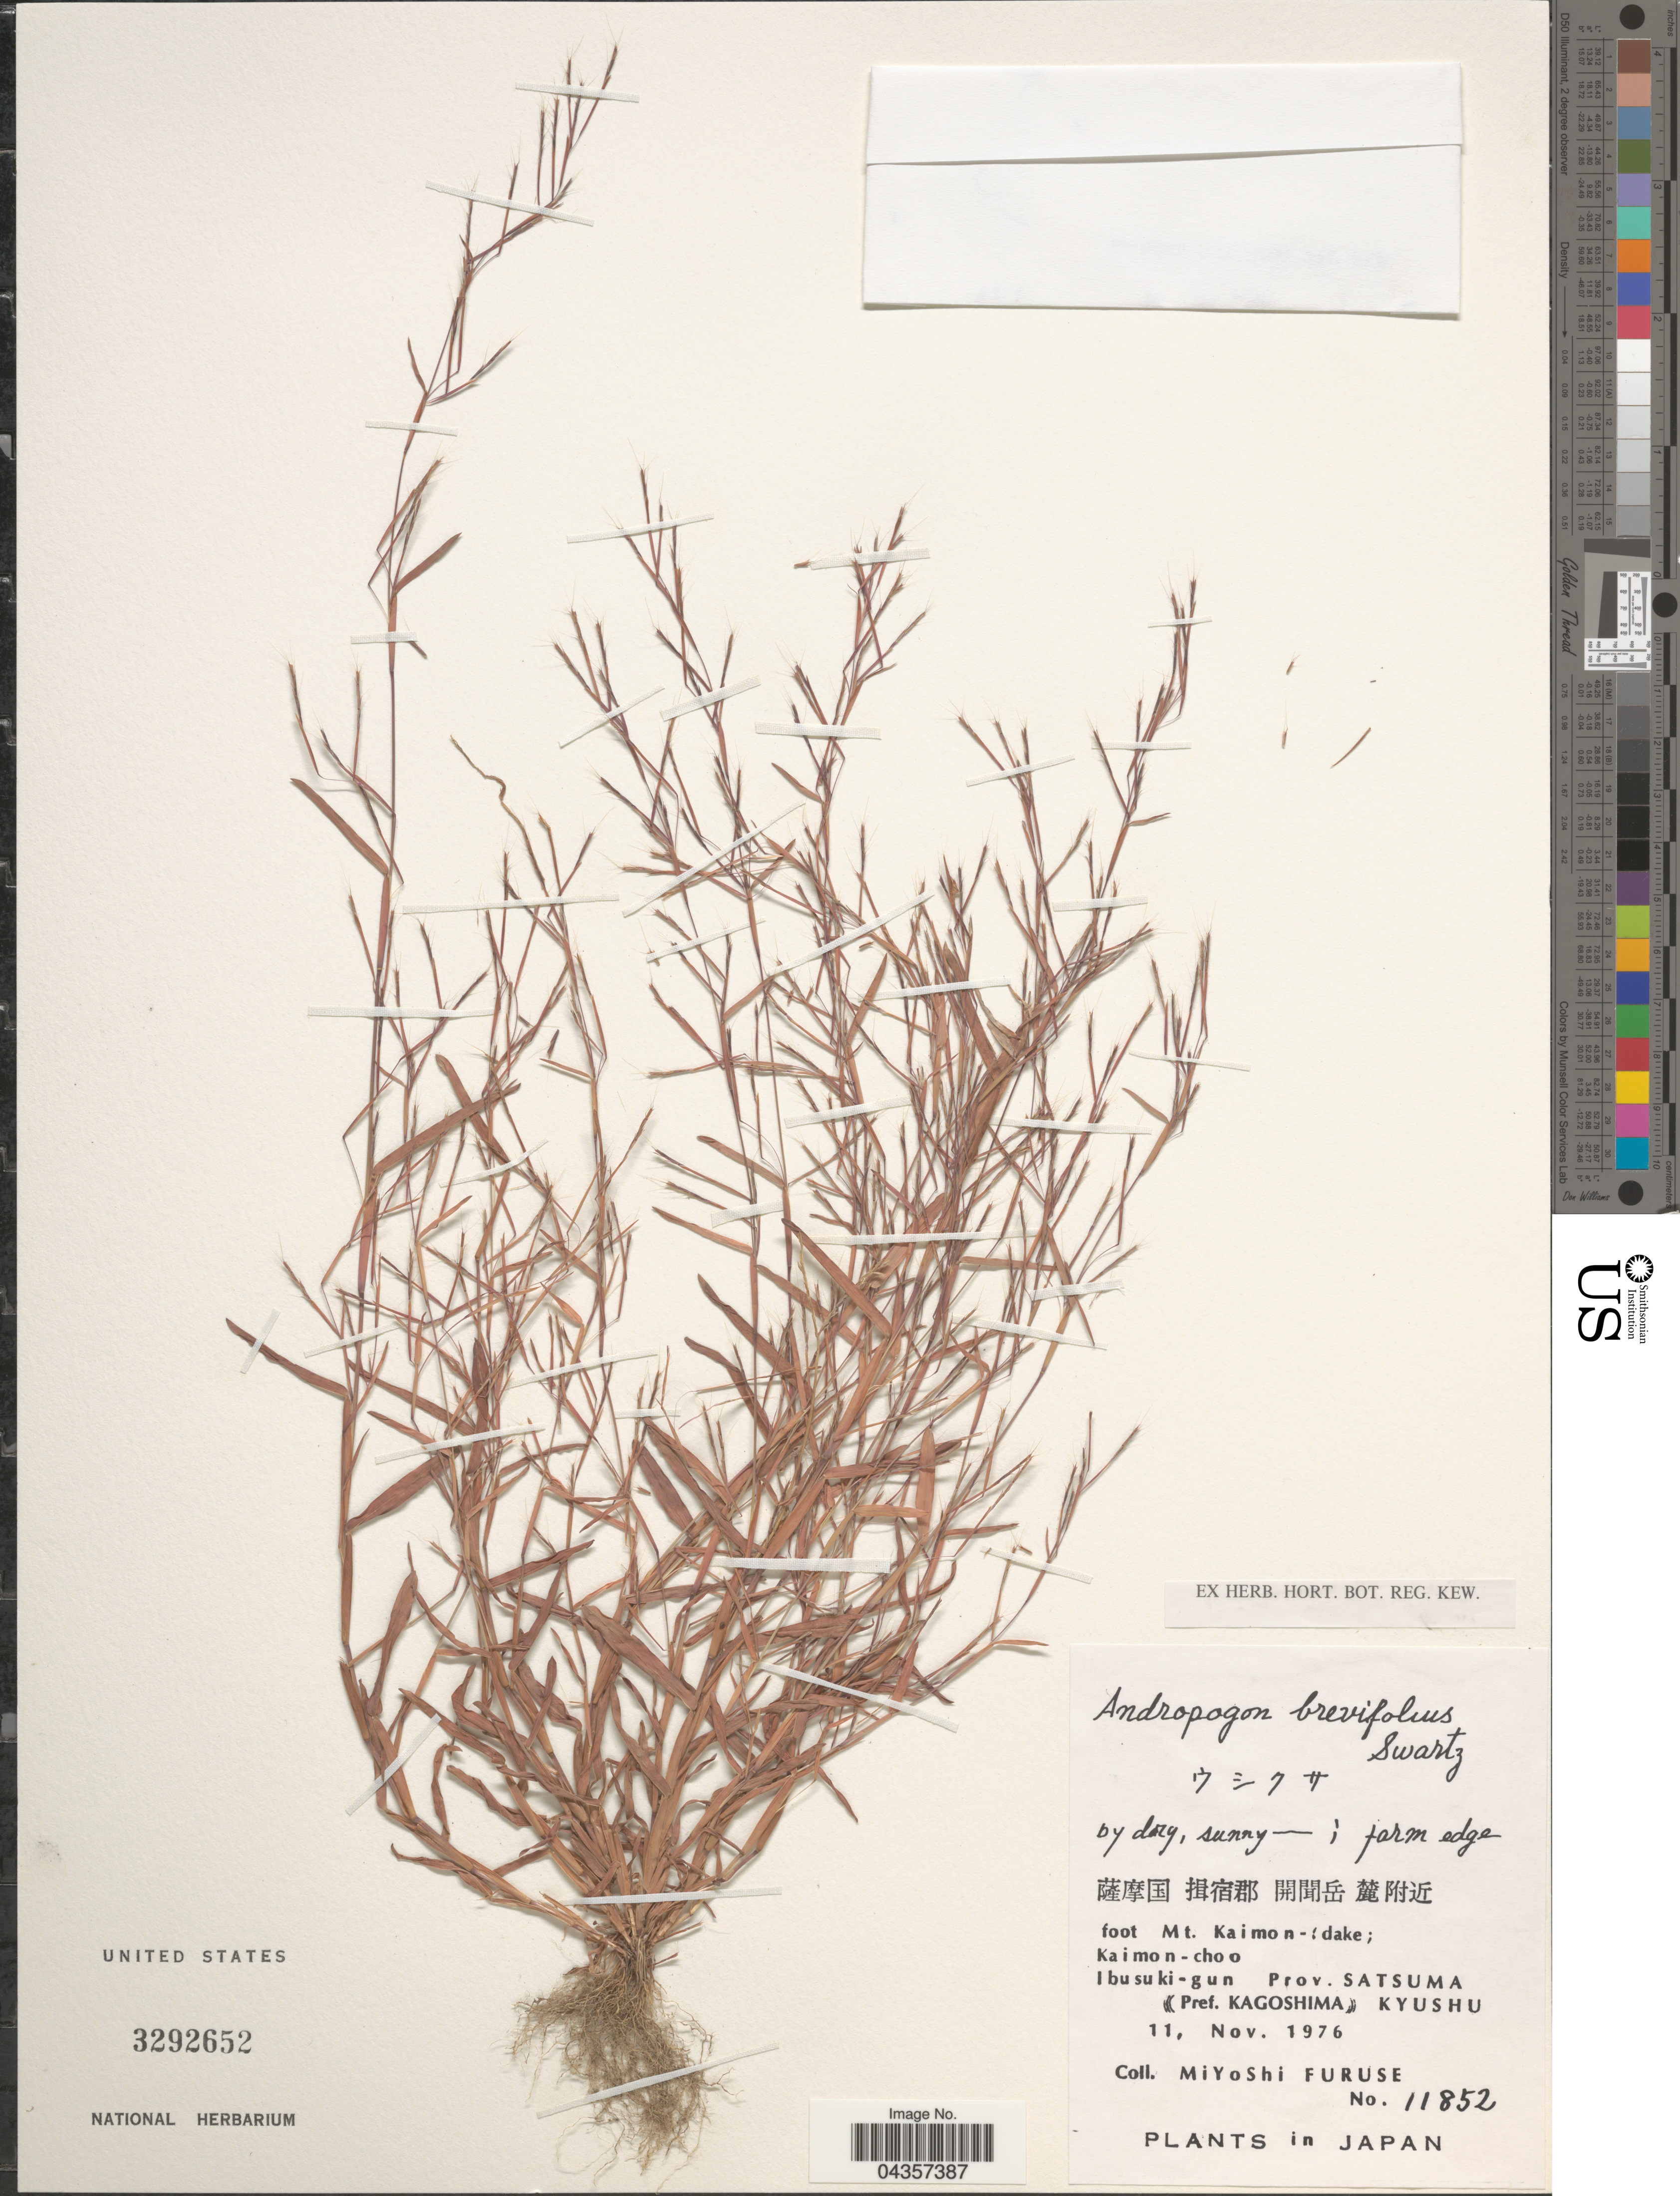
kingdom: Plantae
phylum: Tracheophyta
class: Liliopsida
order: Poales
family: Poaceae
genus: Schizachyrium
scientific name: Schizachyrium brevifolium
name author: (Sw.) Nees ex Büse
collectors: M. Furuse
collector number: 11852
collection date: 1976-11-11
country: Japan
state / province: Kagosima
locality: Foot Mt. Kaimon-;dake;. Kaimon-choo. Ibusuki-gun. Prov. Satsuma. (((Pref. Kagoshima))) Kyushu.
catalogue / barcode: US 3292652